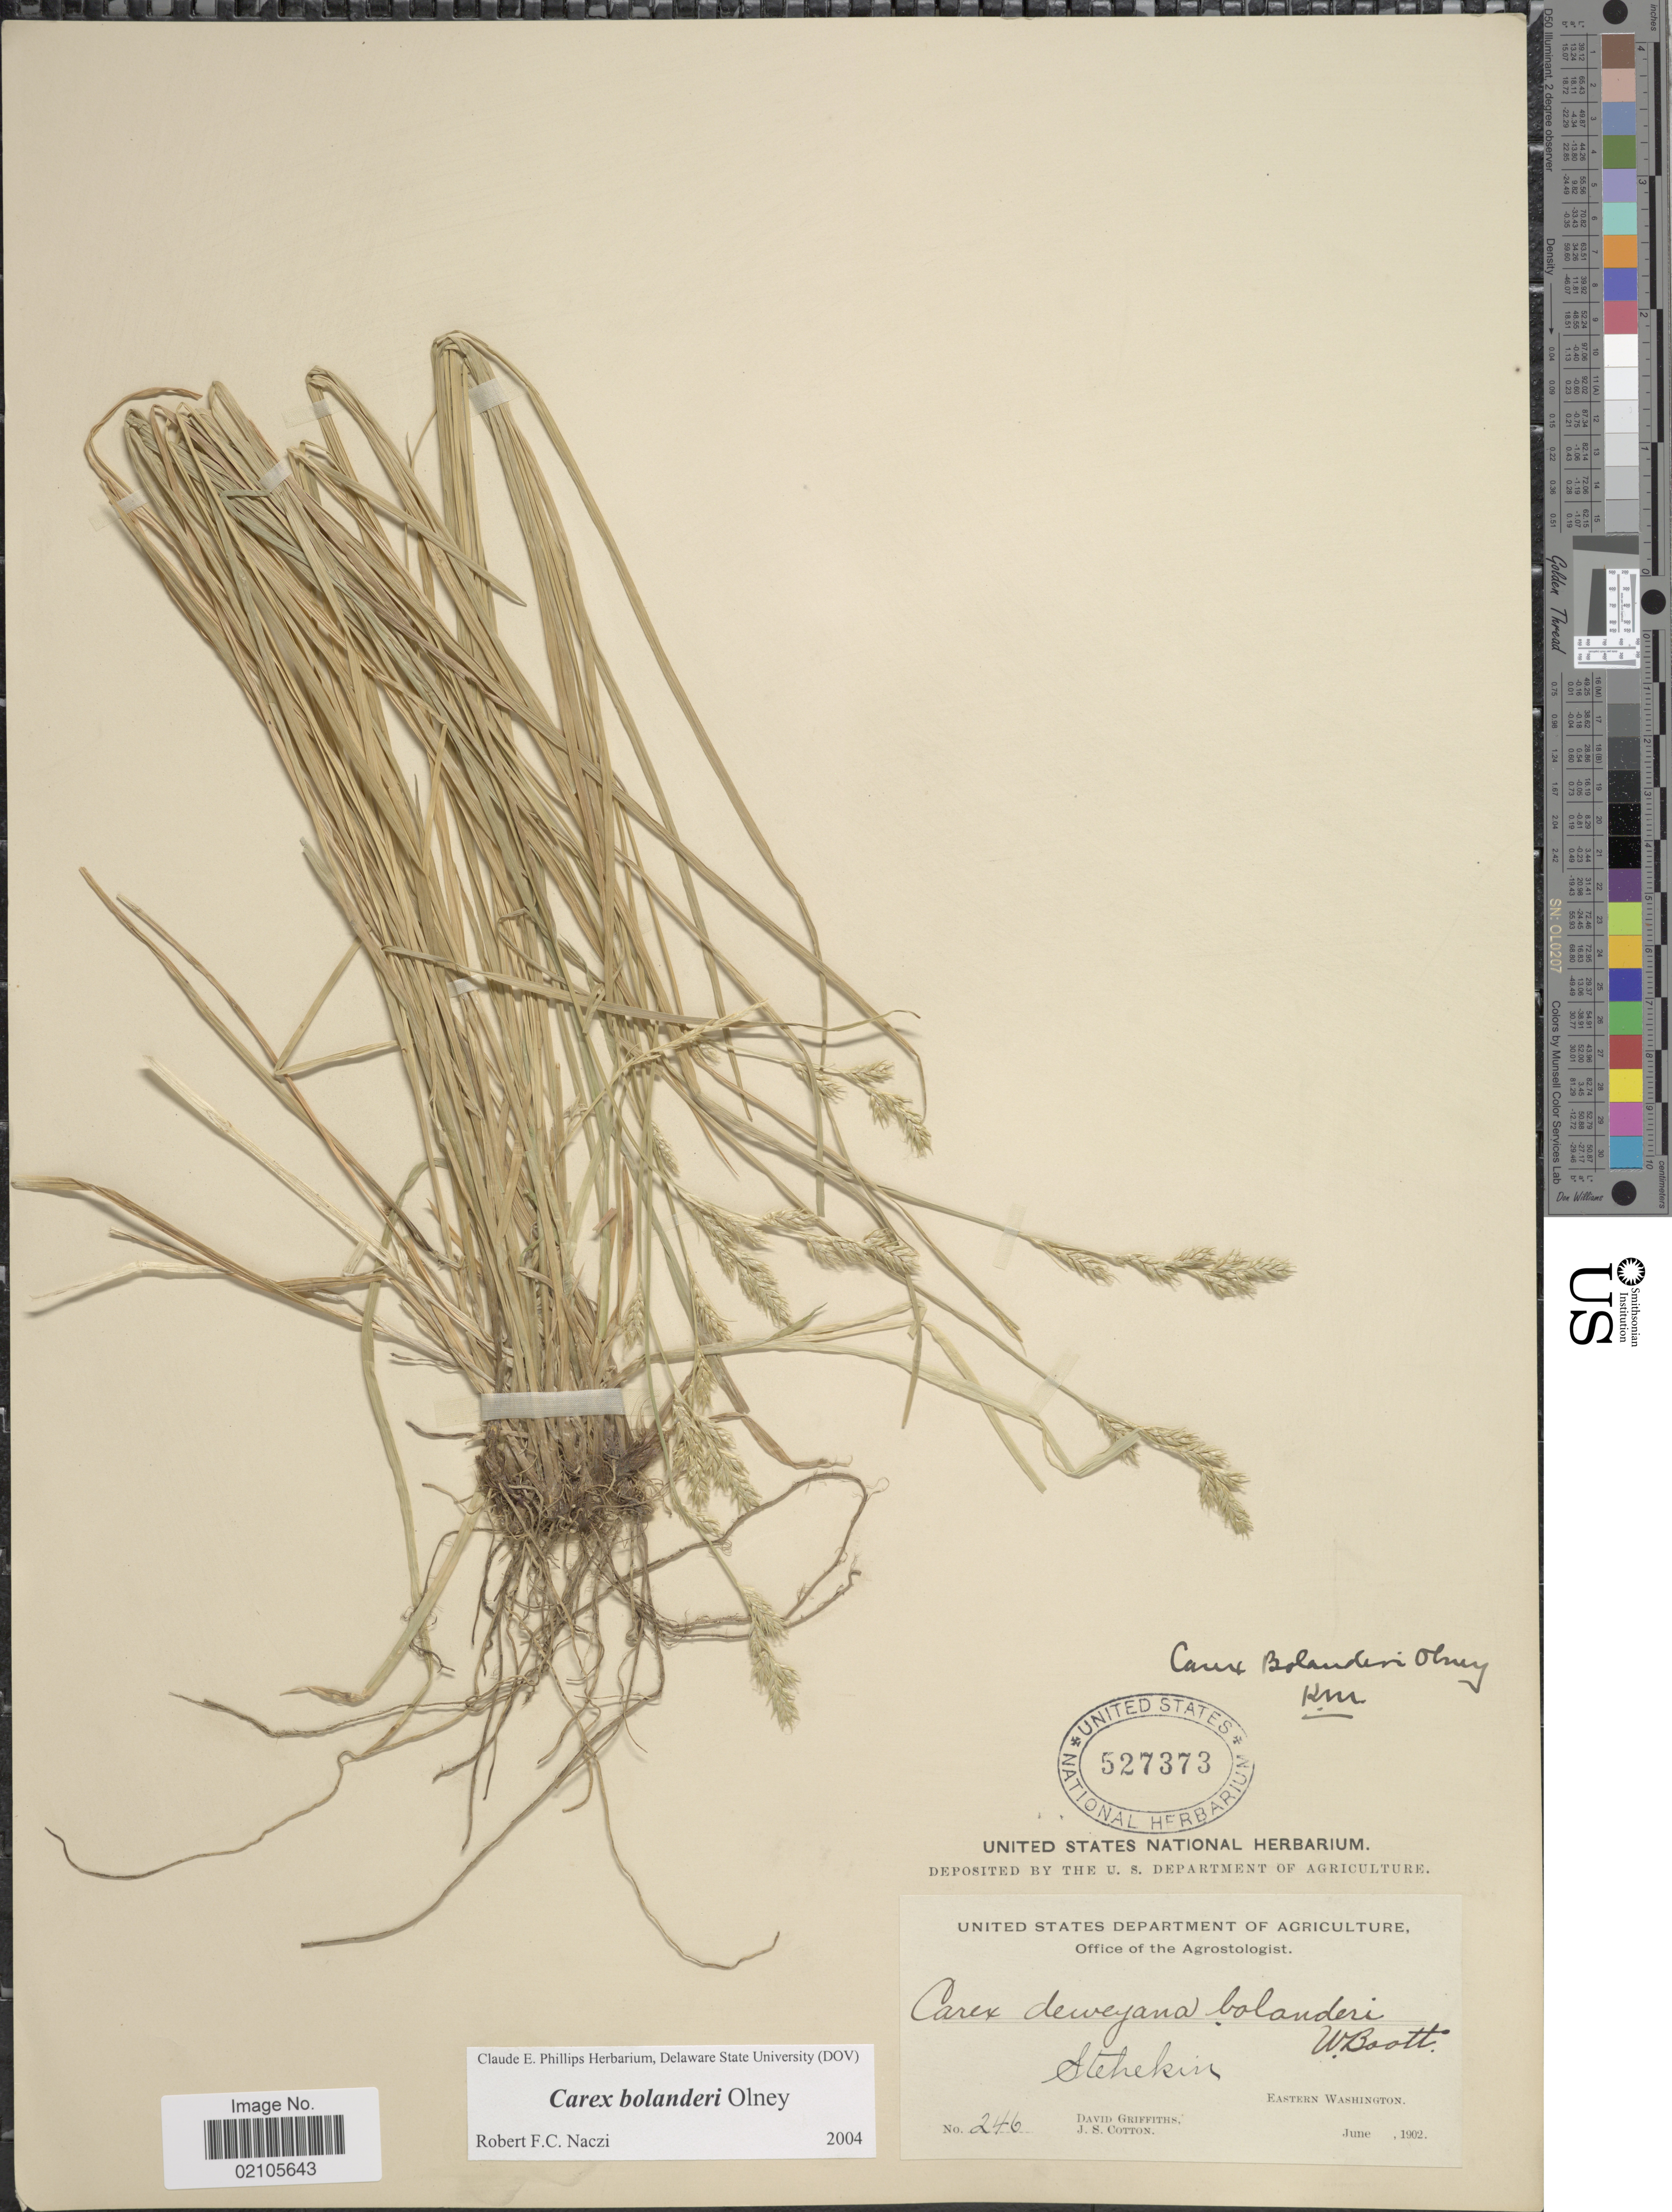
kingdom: Plantae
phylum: Tracheophyta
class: Liliopsida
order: Poales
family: Cyperaceae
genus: Carex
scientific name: Carex bolanderi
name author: Olney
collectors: D. Griffiths & J. S. Cotton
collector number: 246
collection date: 1902-06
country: United States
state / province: Washington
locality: Stehekins, Eastern Washington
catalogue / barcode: US 527373